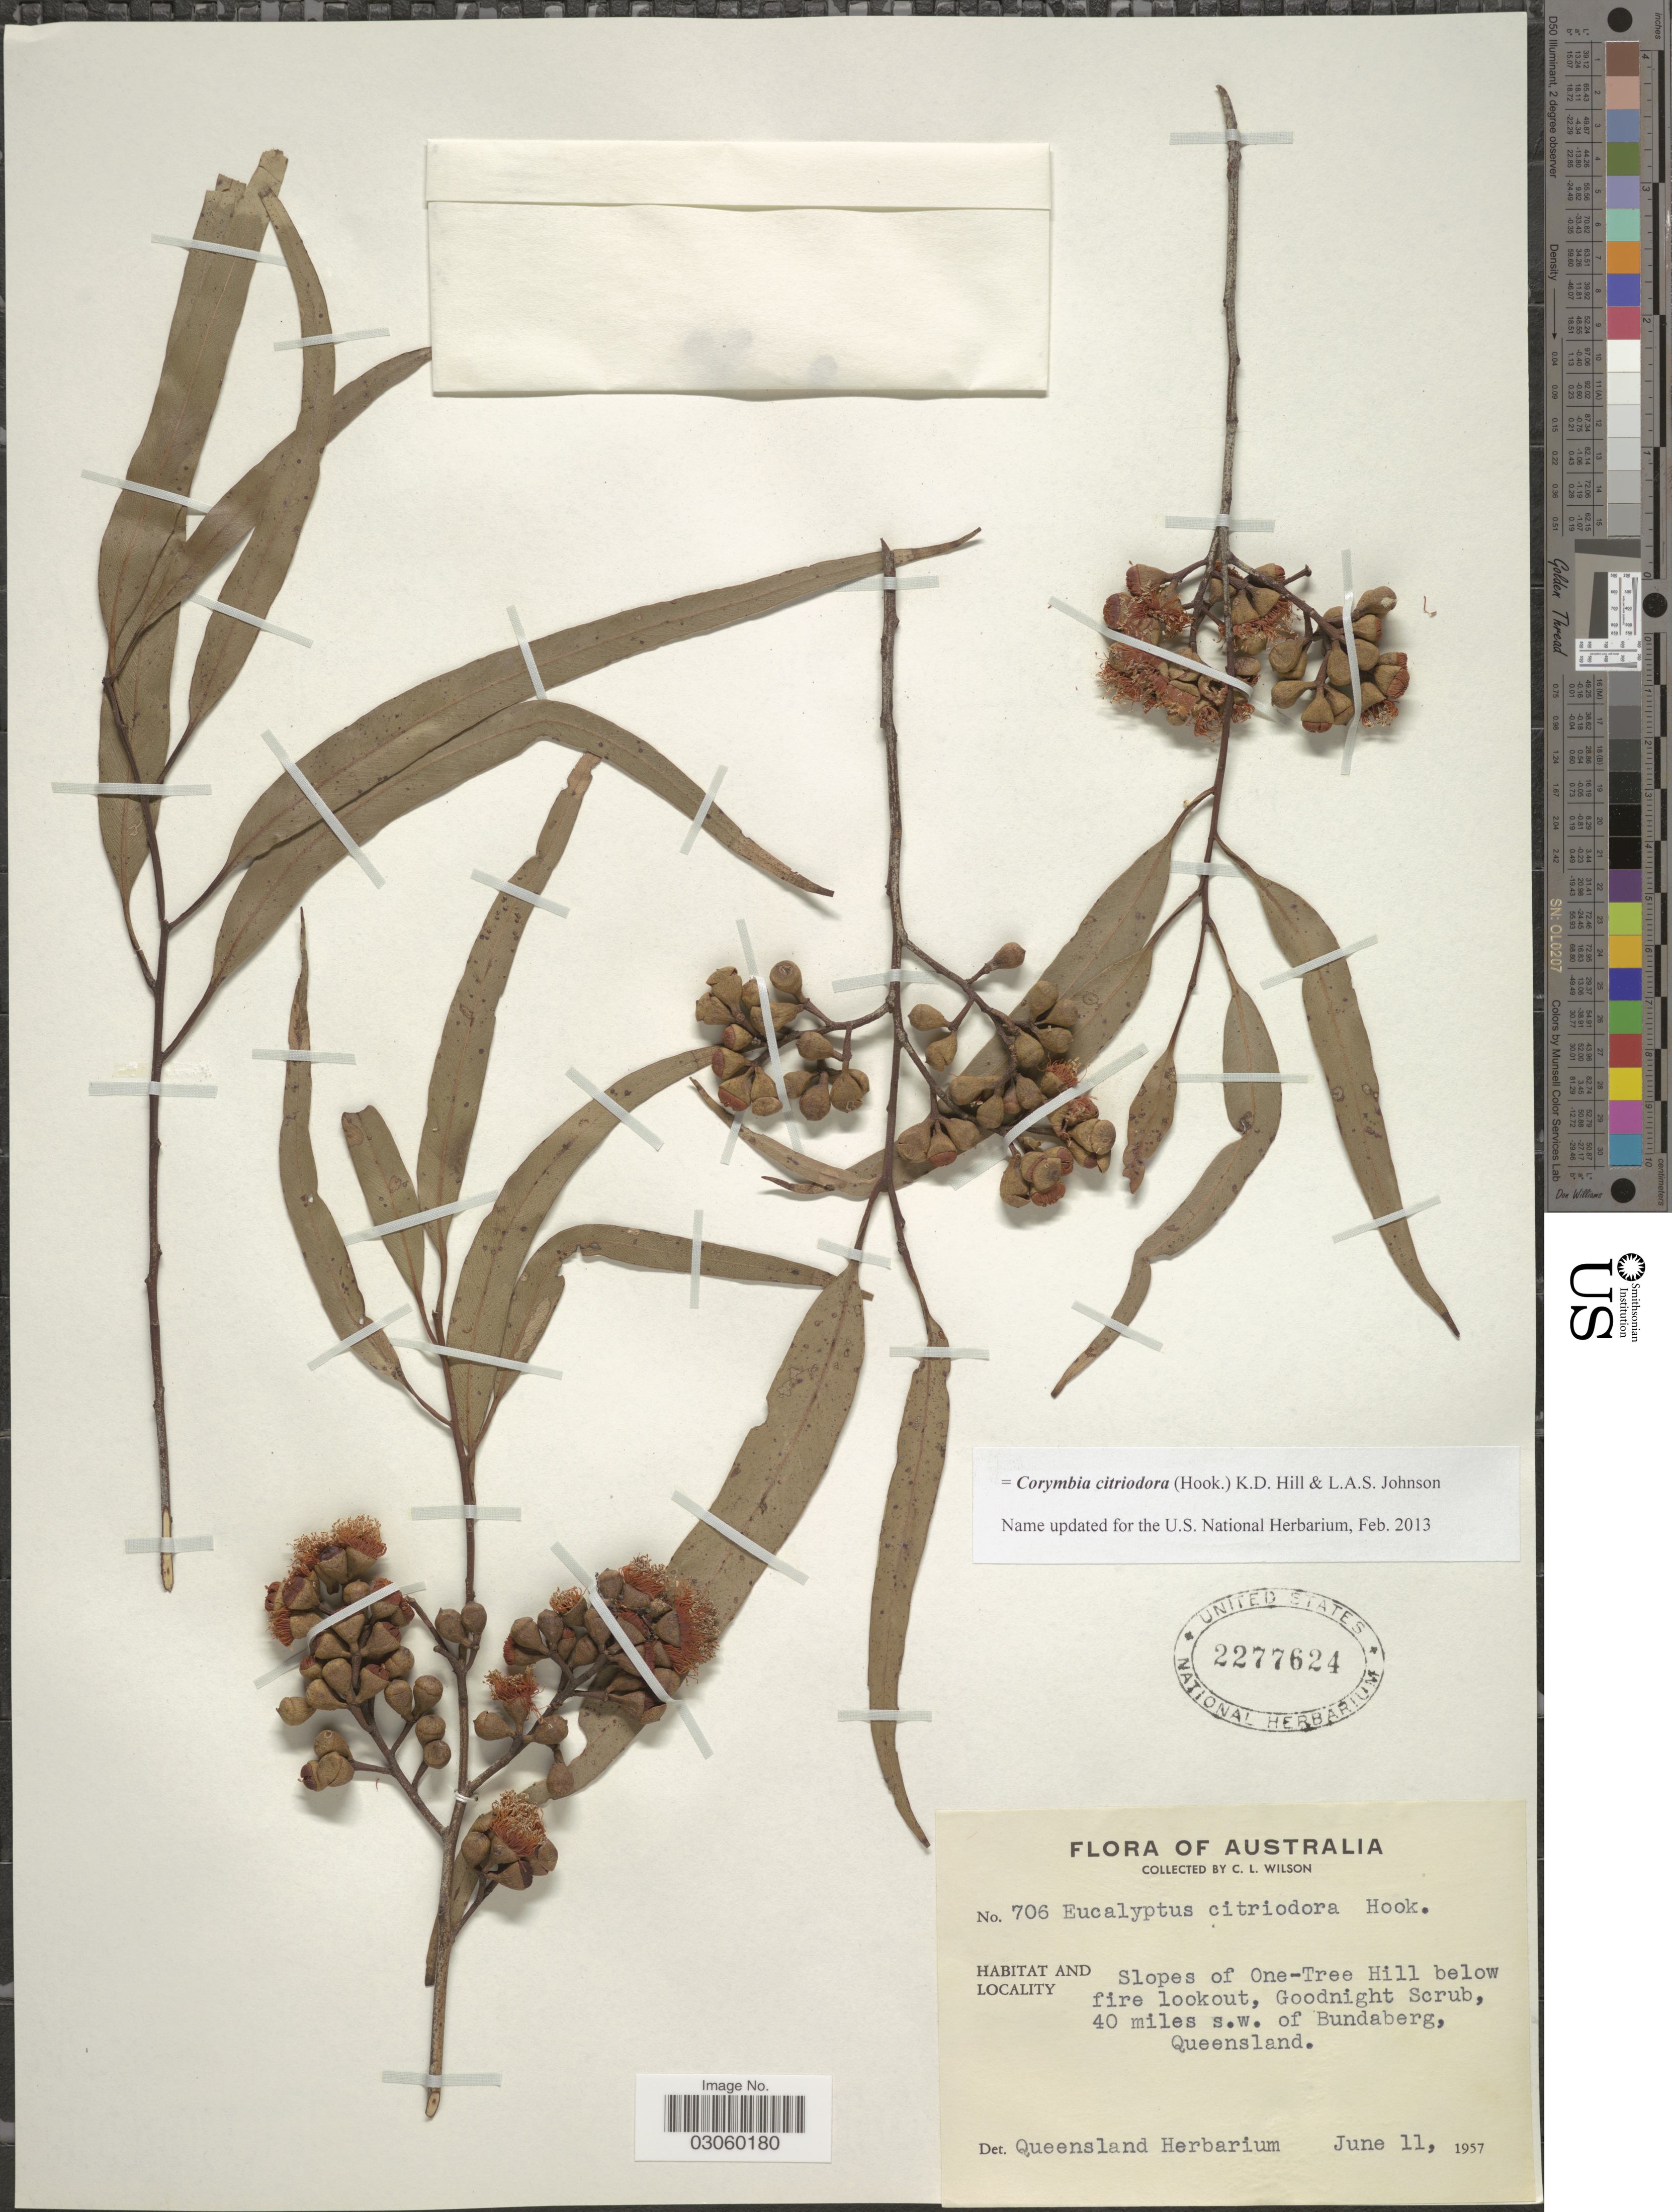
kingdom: Plantae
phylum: Tracheophyta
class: Magnoliopsida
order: Myrtales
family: Myrtaceae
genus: Corymbia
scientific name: Corymbia citriodora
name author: (Hook.) K.D. Hill & L.A.S. Johnson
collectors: C. L. Wilson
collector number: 706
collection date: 1957-06-11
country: Australia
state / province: Queensland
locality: Goodnight Scrub, 40 miles s.w. of Bundaberg.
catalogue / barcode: US 2277624